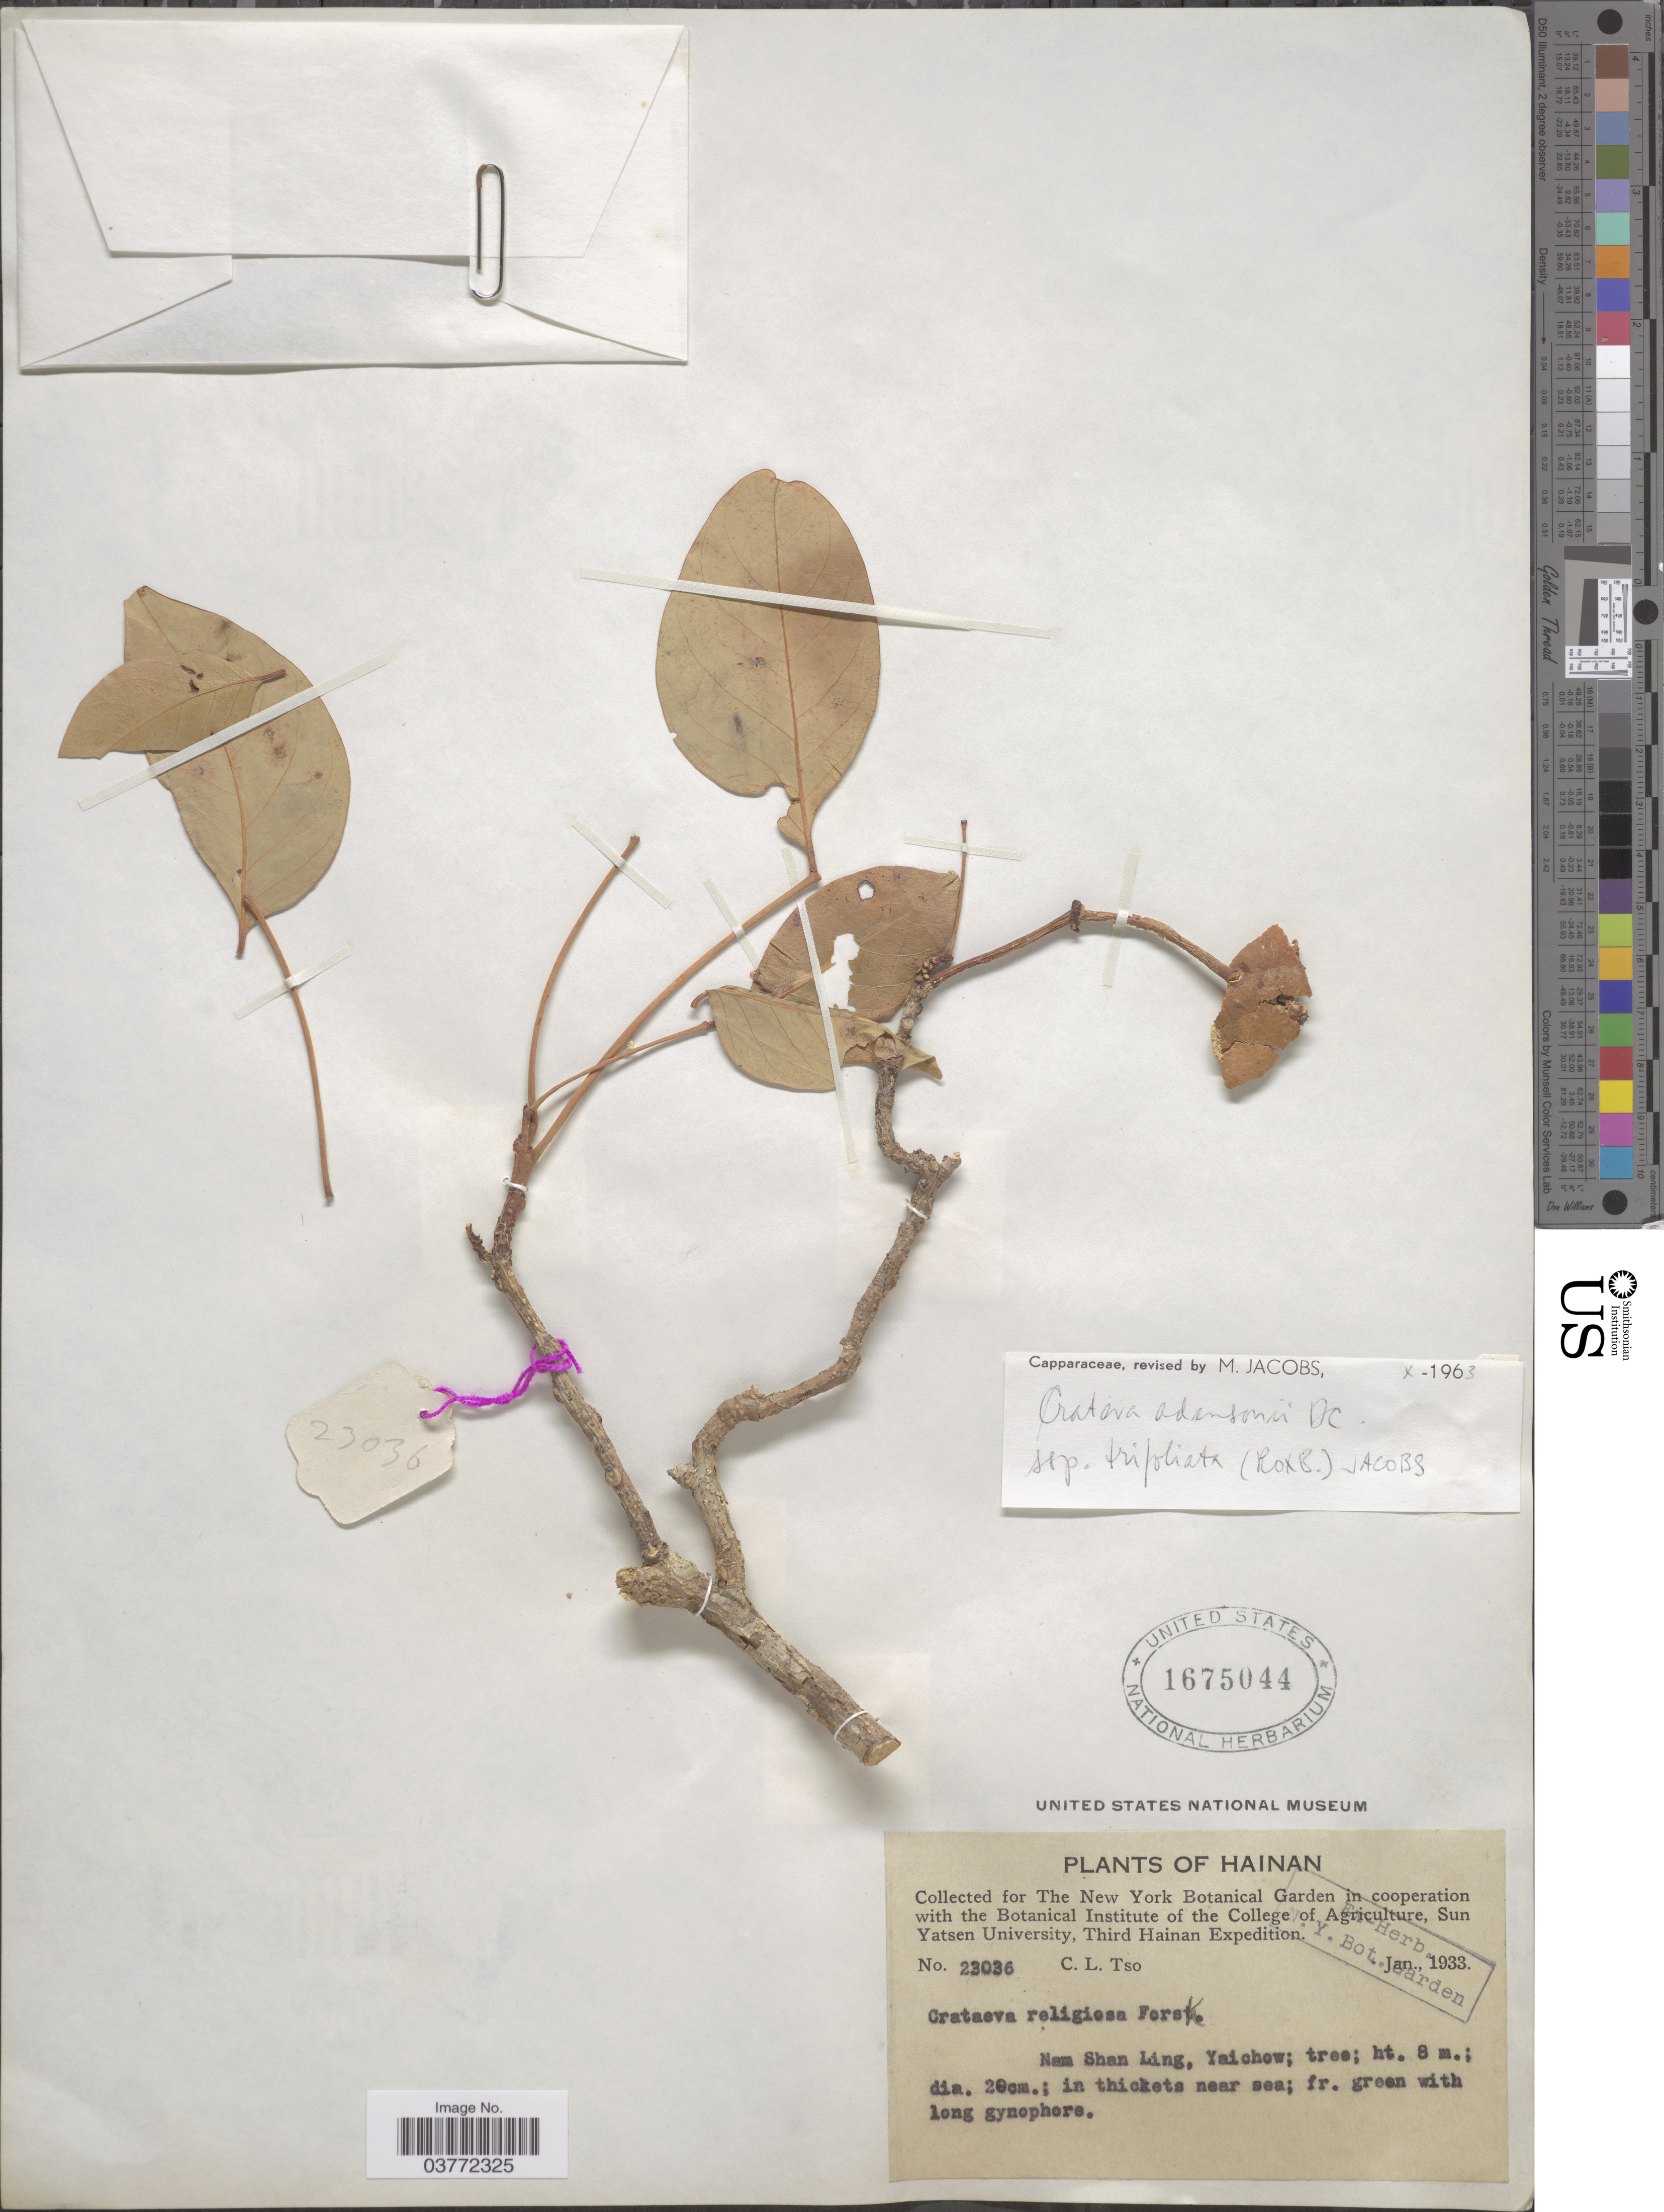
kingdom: Plantae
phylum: Tracheophyta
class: Magnoliopsida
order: Brassicales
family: Capparaceae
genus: Crateva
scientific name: Crateva adansonii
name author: DC.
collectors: C. Tso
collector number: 23036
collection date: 1933-01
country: China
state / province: Hainan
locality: Nam Shan Ling, Yaichow.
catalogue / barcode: US 1675044